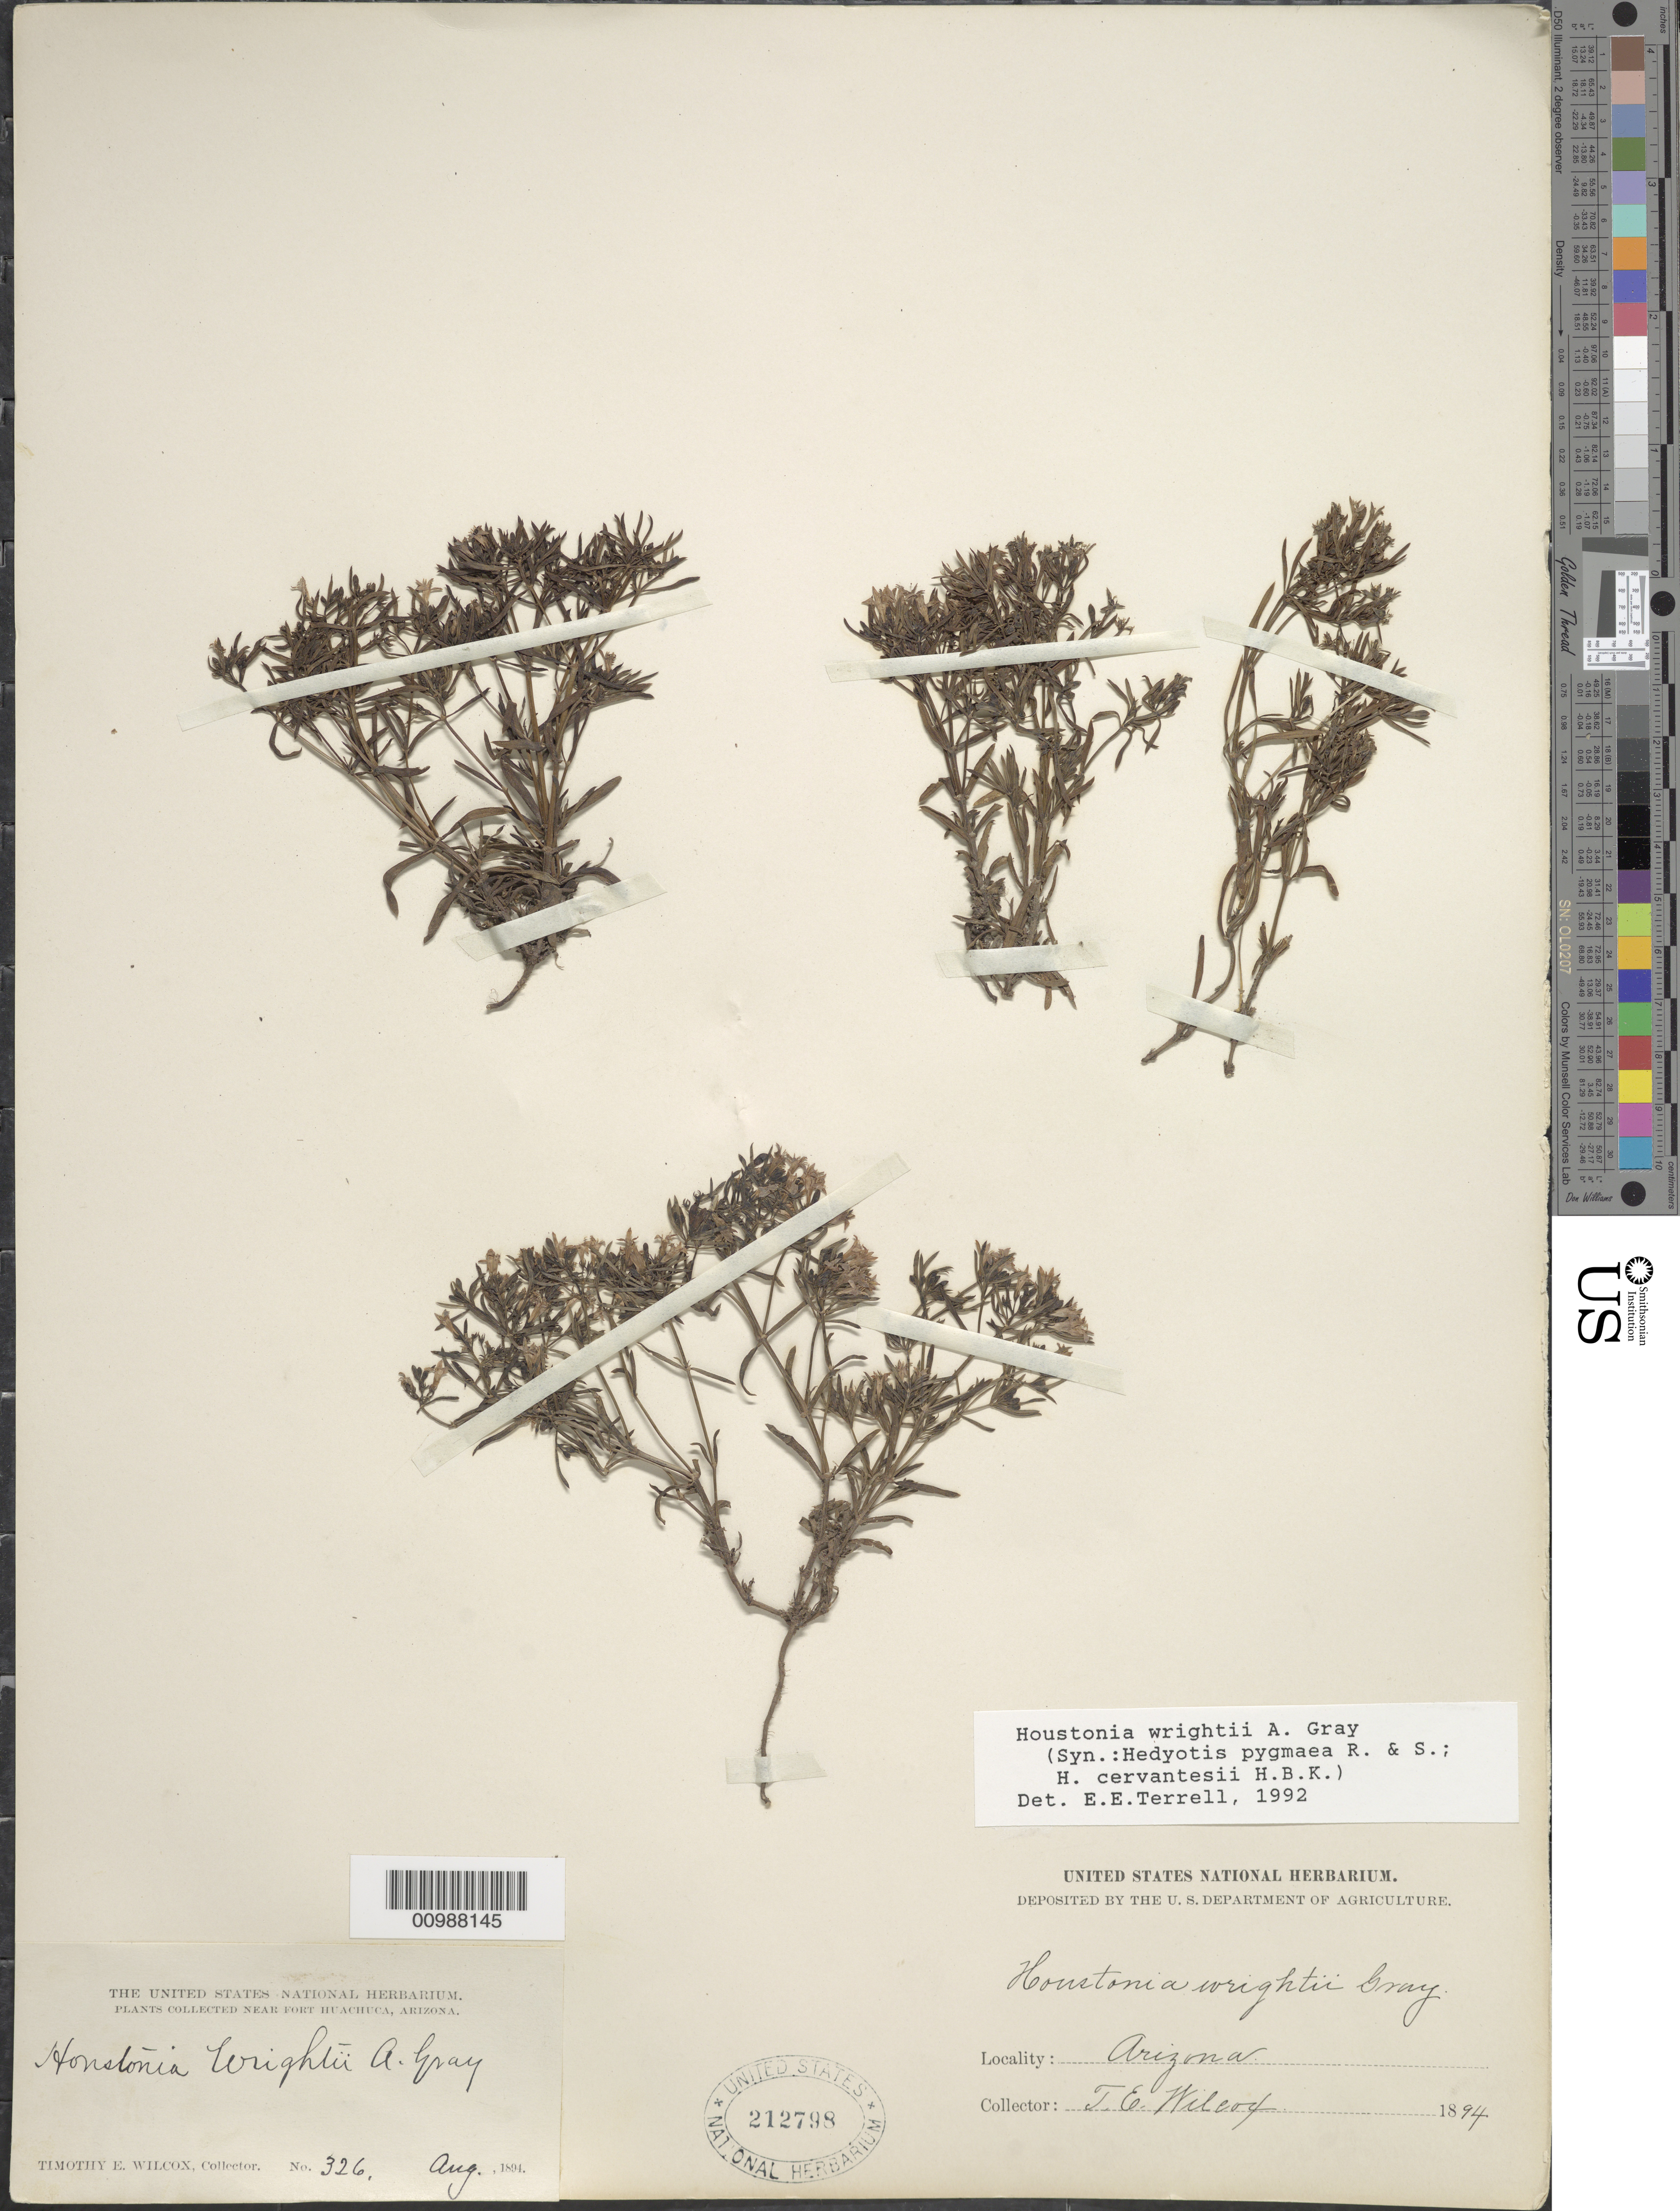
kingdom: Plantae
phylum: Tracheophyta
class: Magnoliopsida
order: Gentianales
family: Rubiaceae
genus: Houstonia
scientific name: Houstonia wrightii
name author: (A. Gray) A. Gray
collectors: T. E. Wilcox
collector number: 326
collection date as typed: Aug 1894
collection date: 1894-08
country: United States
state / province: Arizona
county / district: Cochise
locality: Fort Huachuca.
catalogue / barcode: US 212798